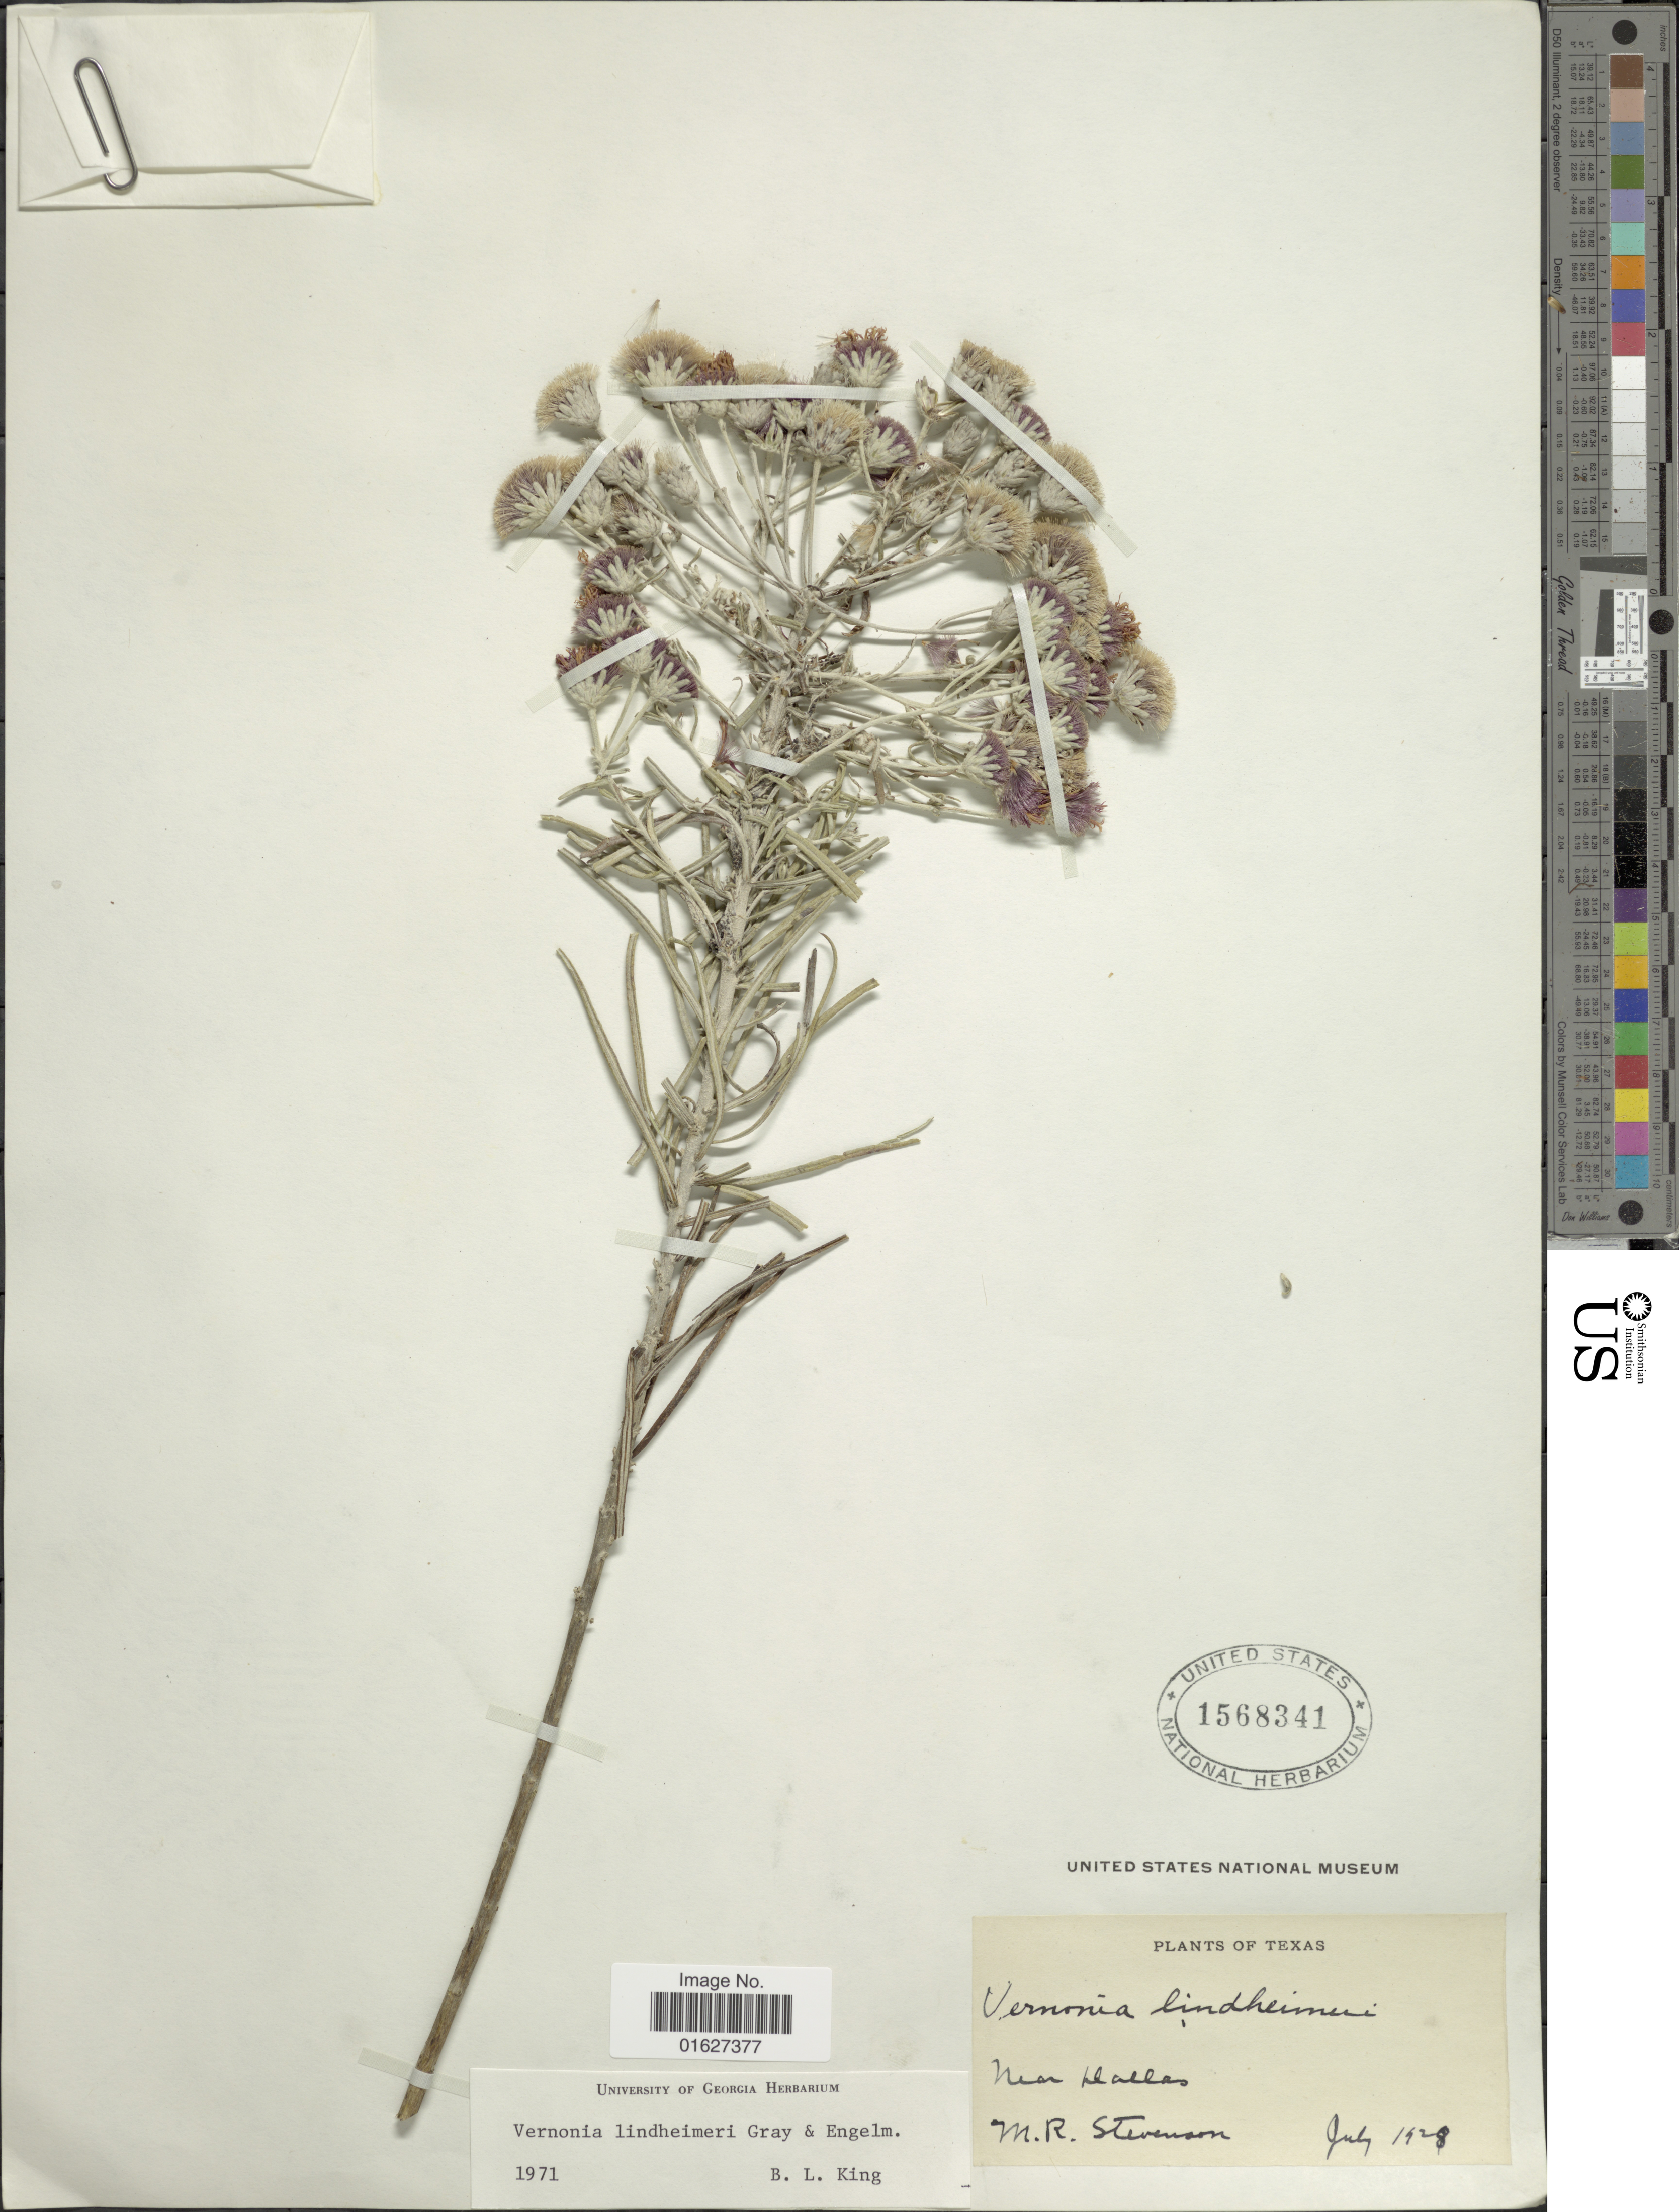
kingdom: Plantae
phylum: Tracheophyta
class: Magnoliopsida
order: Asterales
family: Asteraceae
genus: Vernonia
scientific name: Vernonia lindheimeri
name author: A. Gray & Engelm. in A. Gray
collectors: M. Stevenson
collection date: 1928-07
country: United States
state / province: Texas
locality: Texas, near Dallas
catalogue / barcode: US 1568341